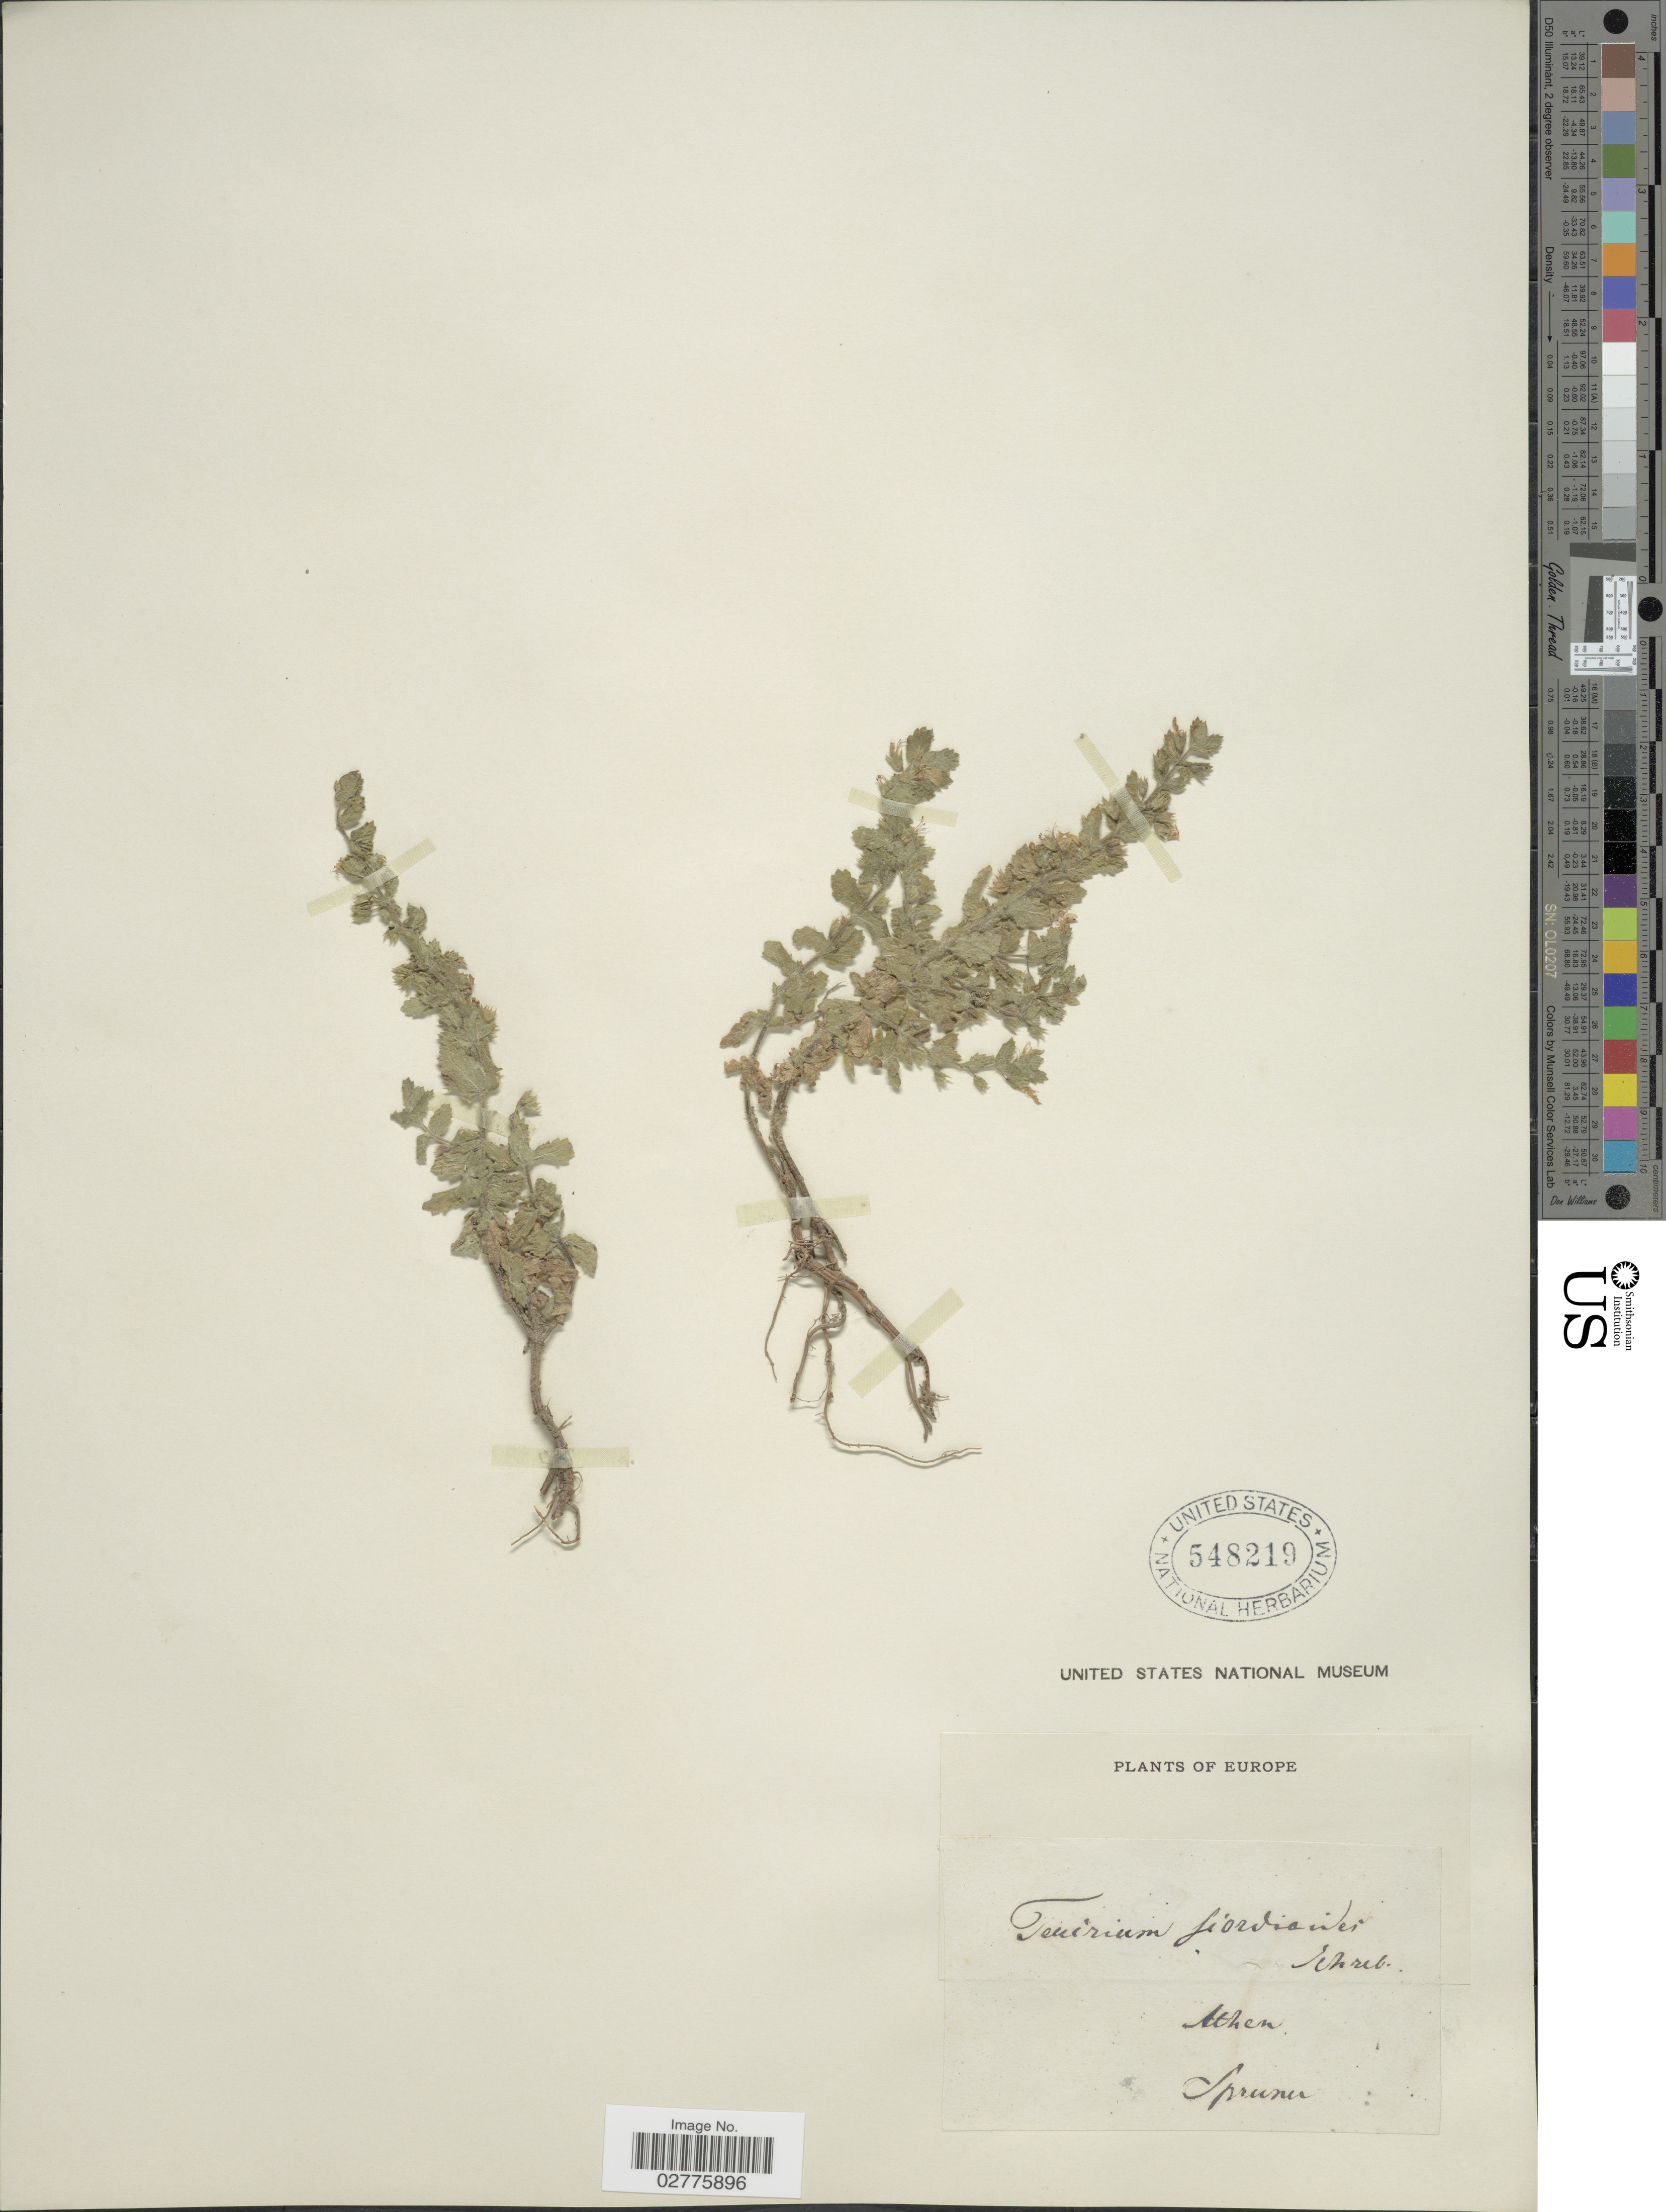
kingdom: Plantae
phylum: Tracheophyta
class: Magnoliopsida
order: Lamiales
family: Lamiaceae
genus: Teucrium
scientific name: Teucrium scordioides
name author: Schreb.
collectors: Spruner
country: Greece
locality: Europe. Athen.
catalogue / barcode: US 548219